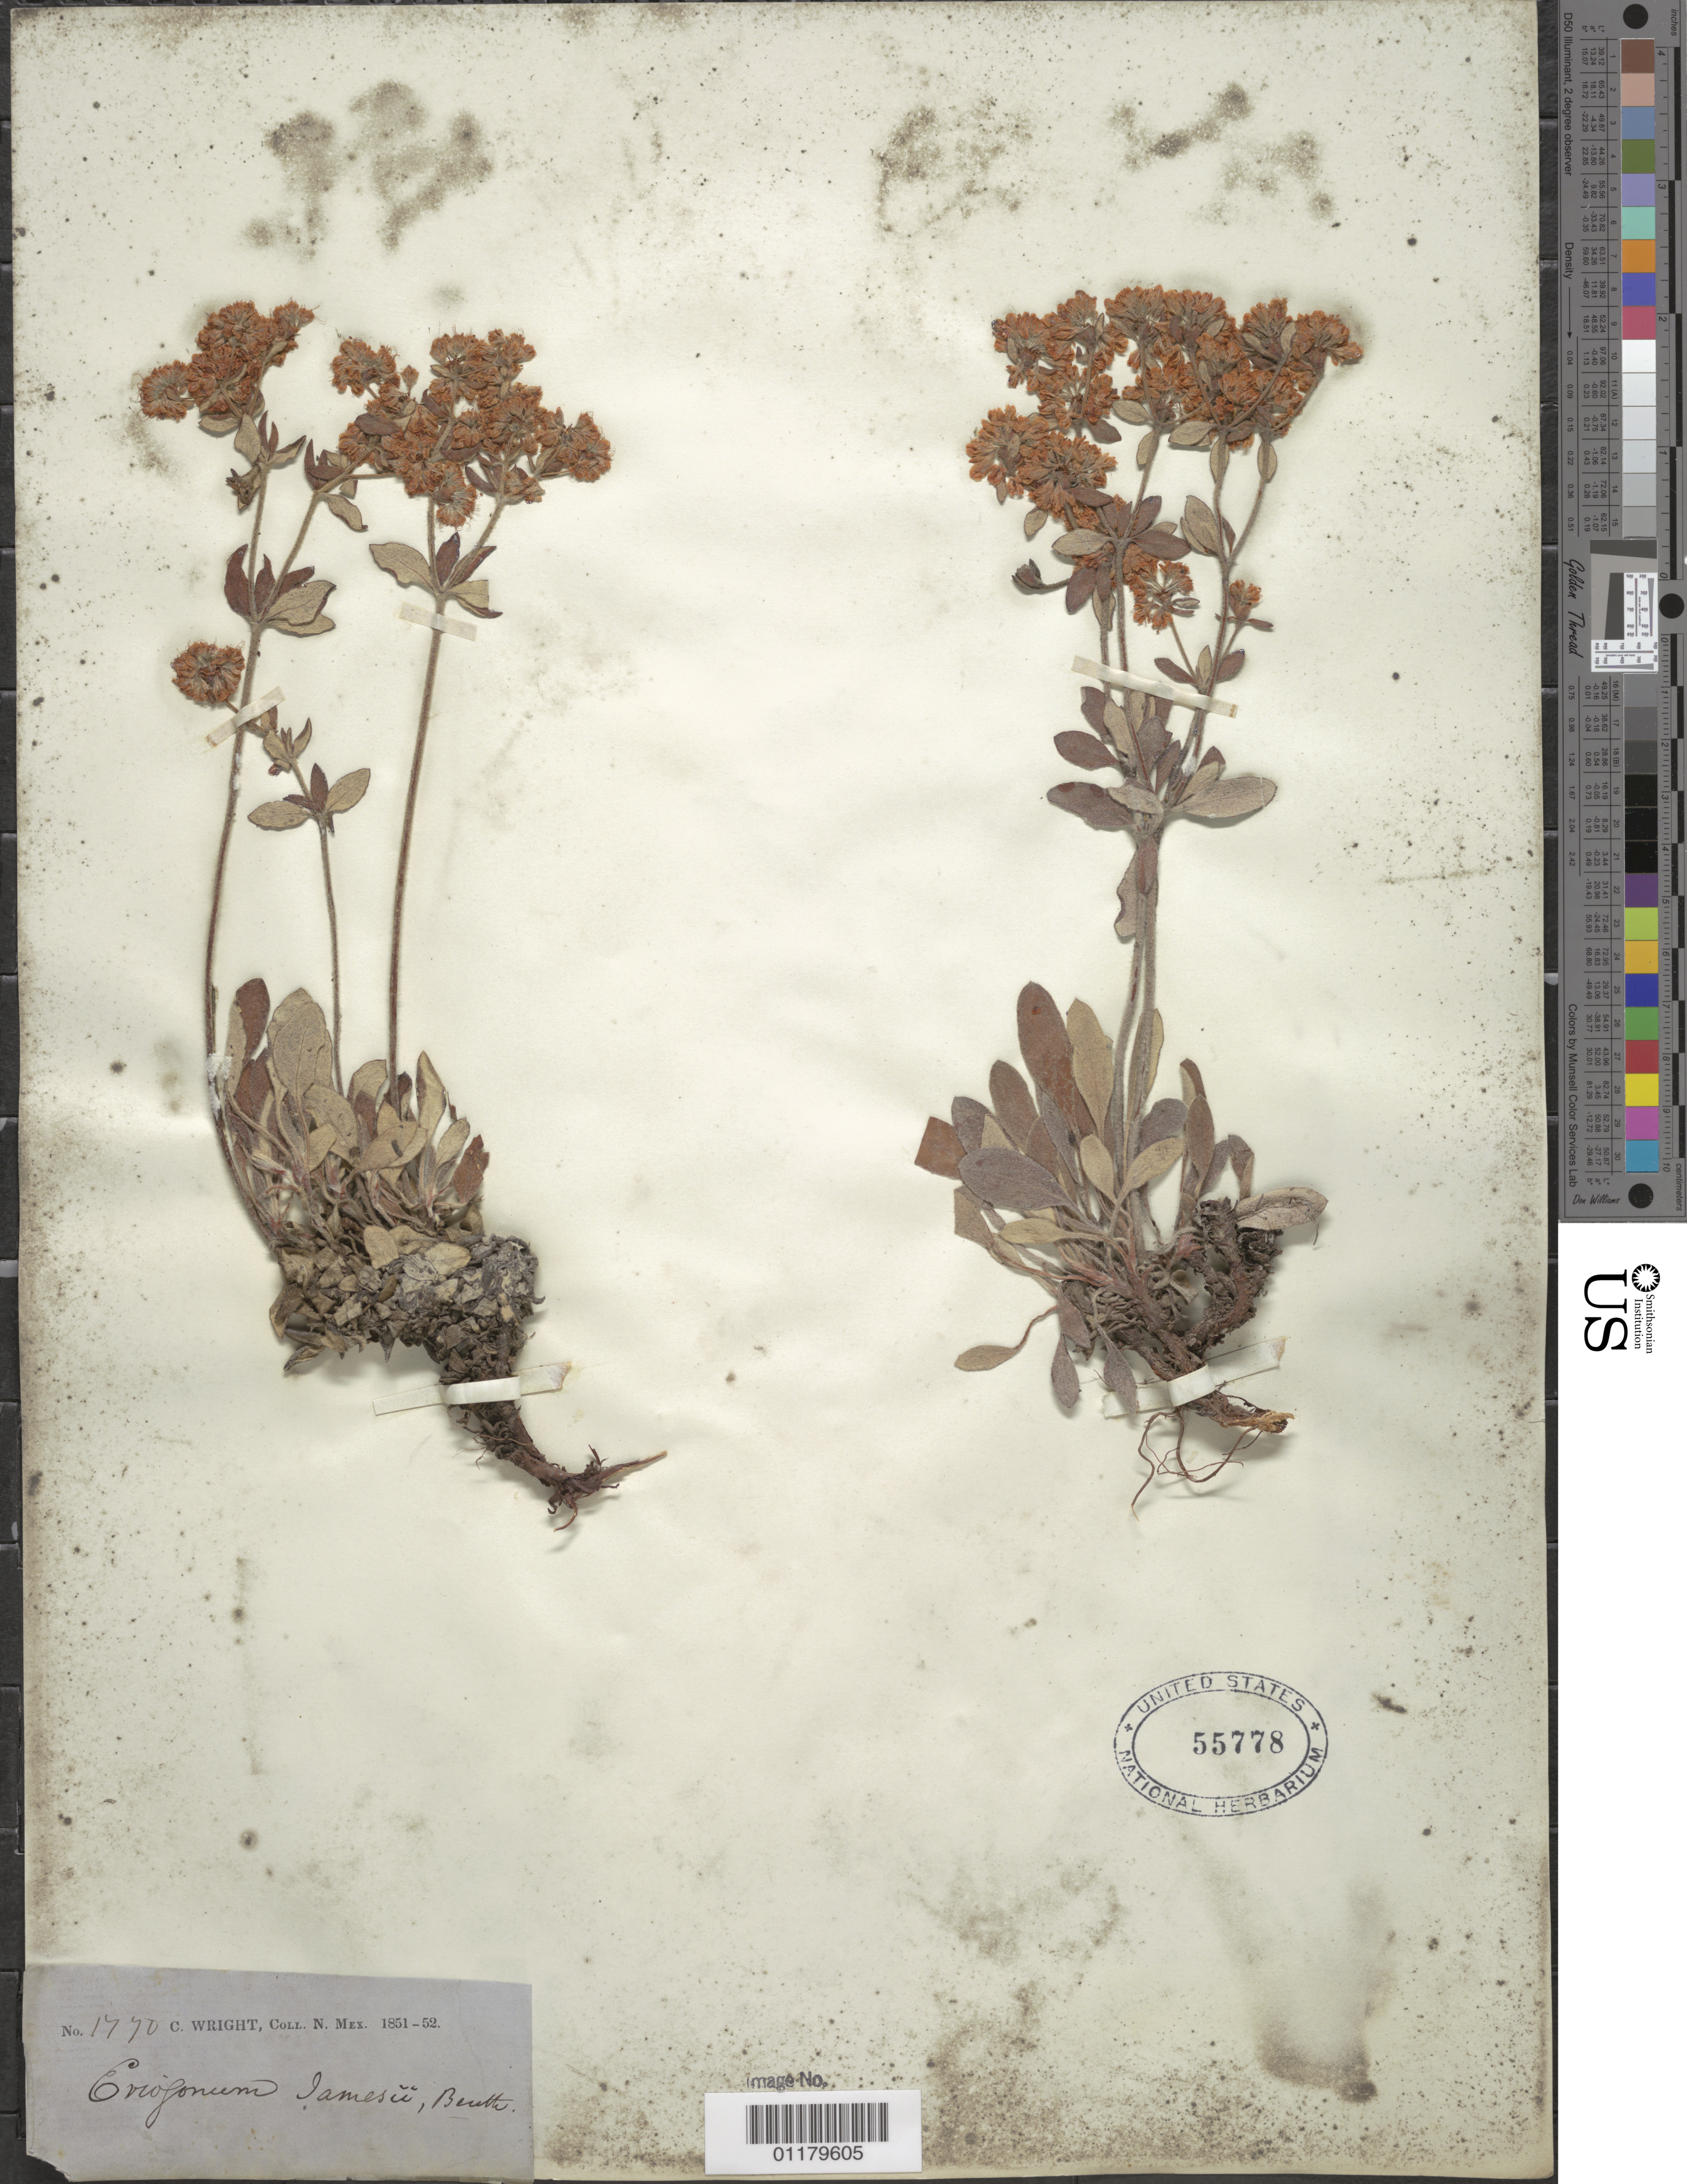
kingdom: Plantae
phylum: Tracheophyta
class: Magnoliopsida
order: Caryophyllales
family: Polygonaceae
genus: Eriogonum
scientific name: Eriogonum jamesii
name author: Benth.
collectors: C. Wright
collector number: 1770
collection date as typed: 1851 to -- --- 1852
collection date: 1851/1852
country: United States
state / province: New Mexico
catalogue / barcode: US 55778